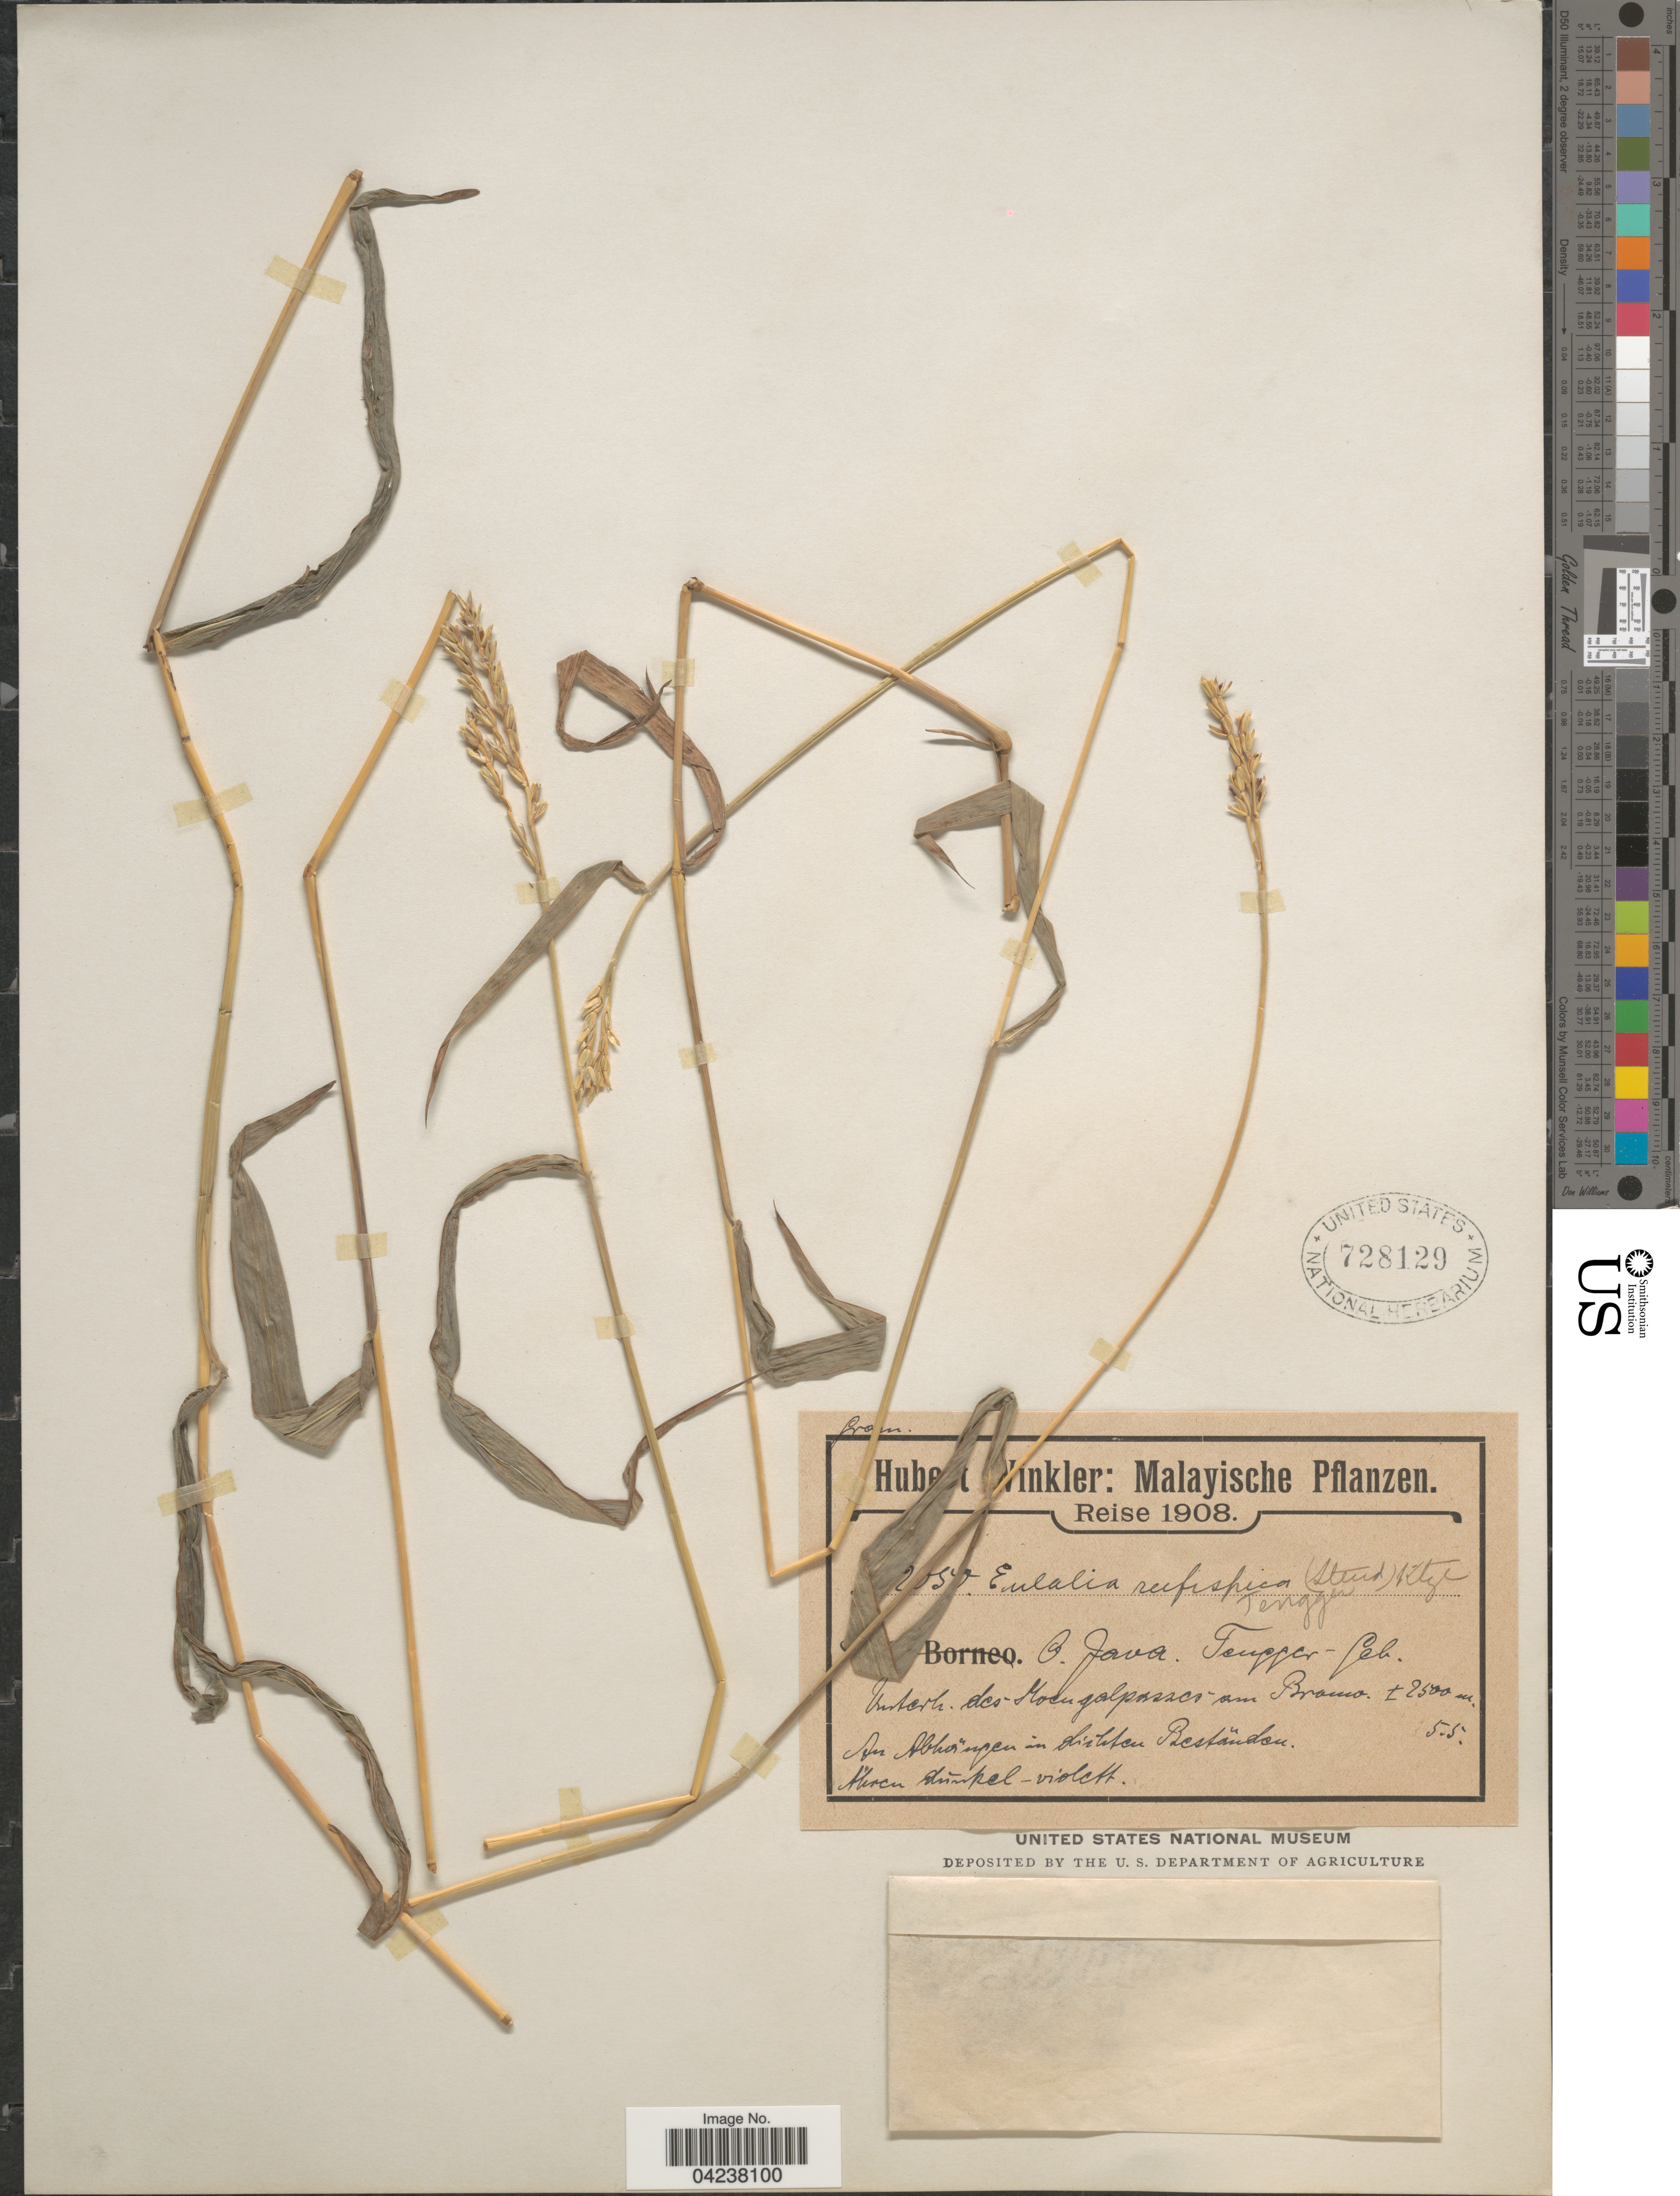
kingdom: Plantae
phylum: Tracheophyta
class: Liliopsida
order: Poales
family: Poaceae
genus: Microstegium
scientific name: Microstegium rufispicum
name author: (Steud.) A. Camus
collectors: H. J. P. Winkler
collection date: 1908-05-05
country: Indonesia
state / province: Java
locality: Reise 1908. O. Java. Tengger. [illegible text]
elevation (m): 2500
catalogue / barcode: US 728129